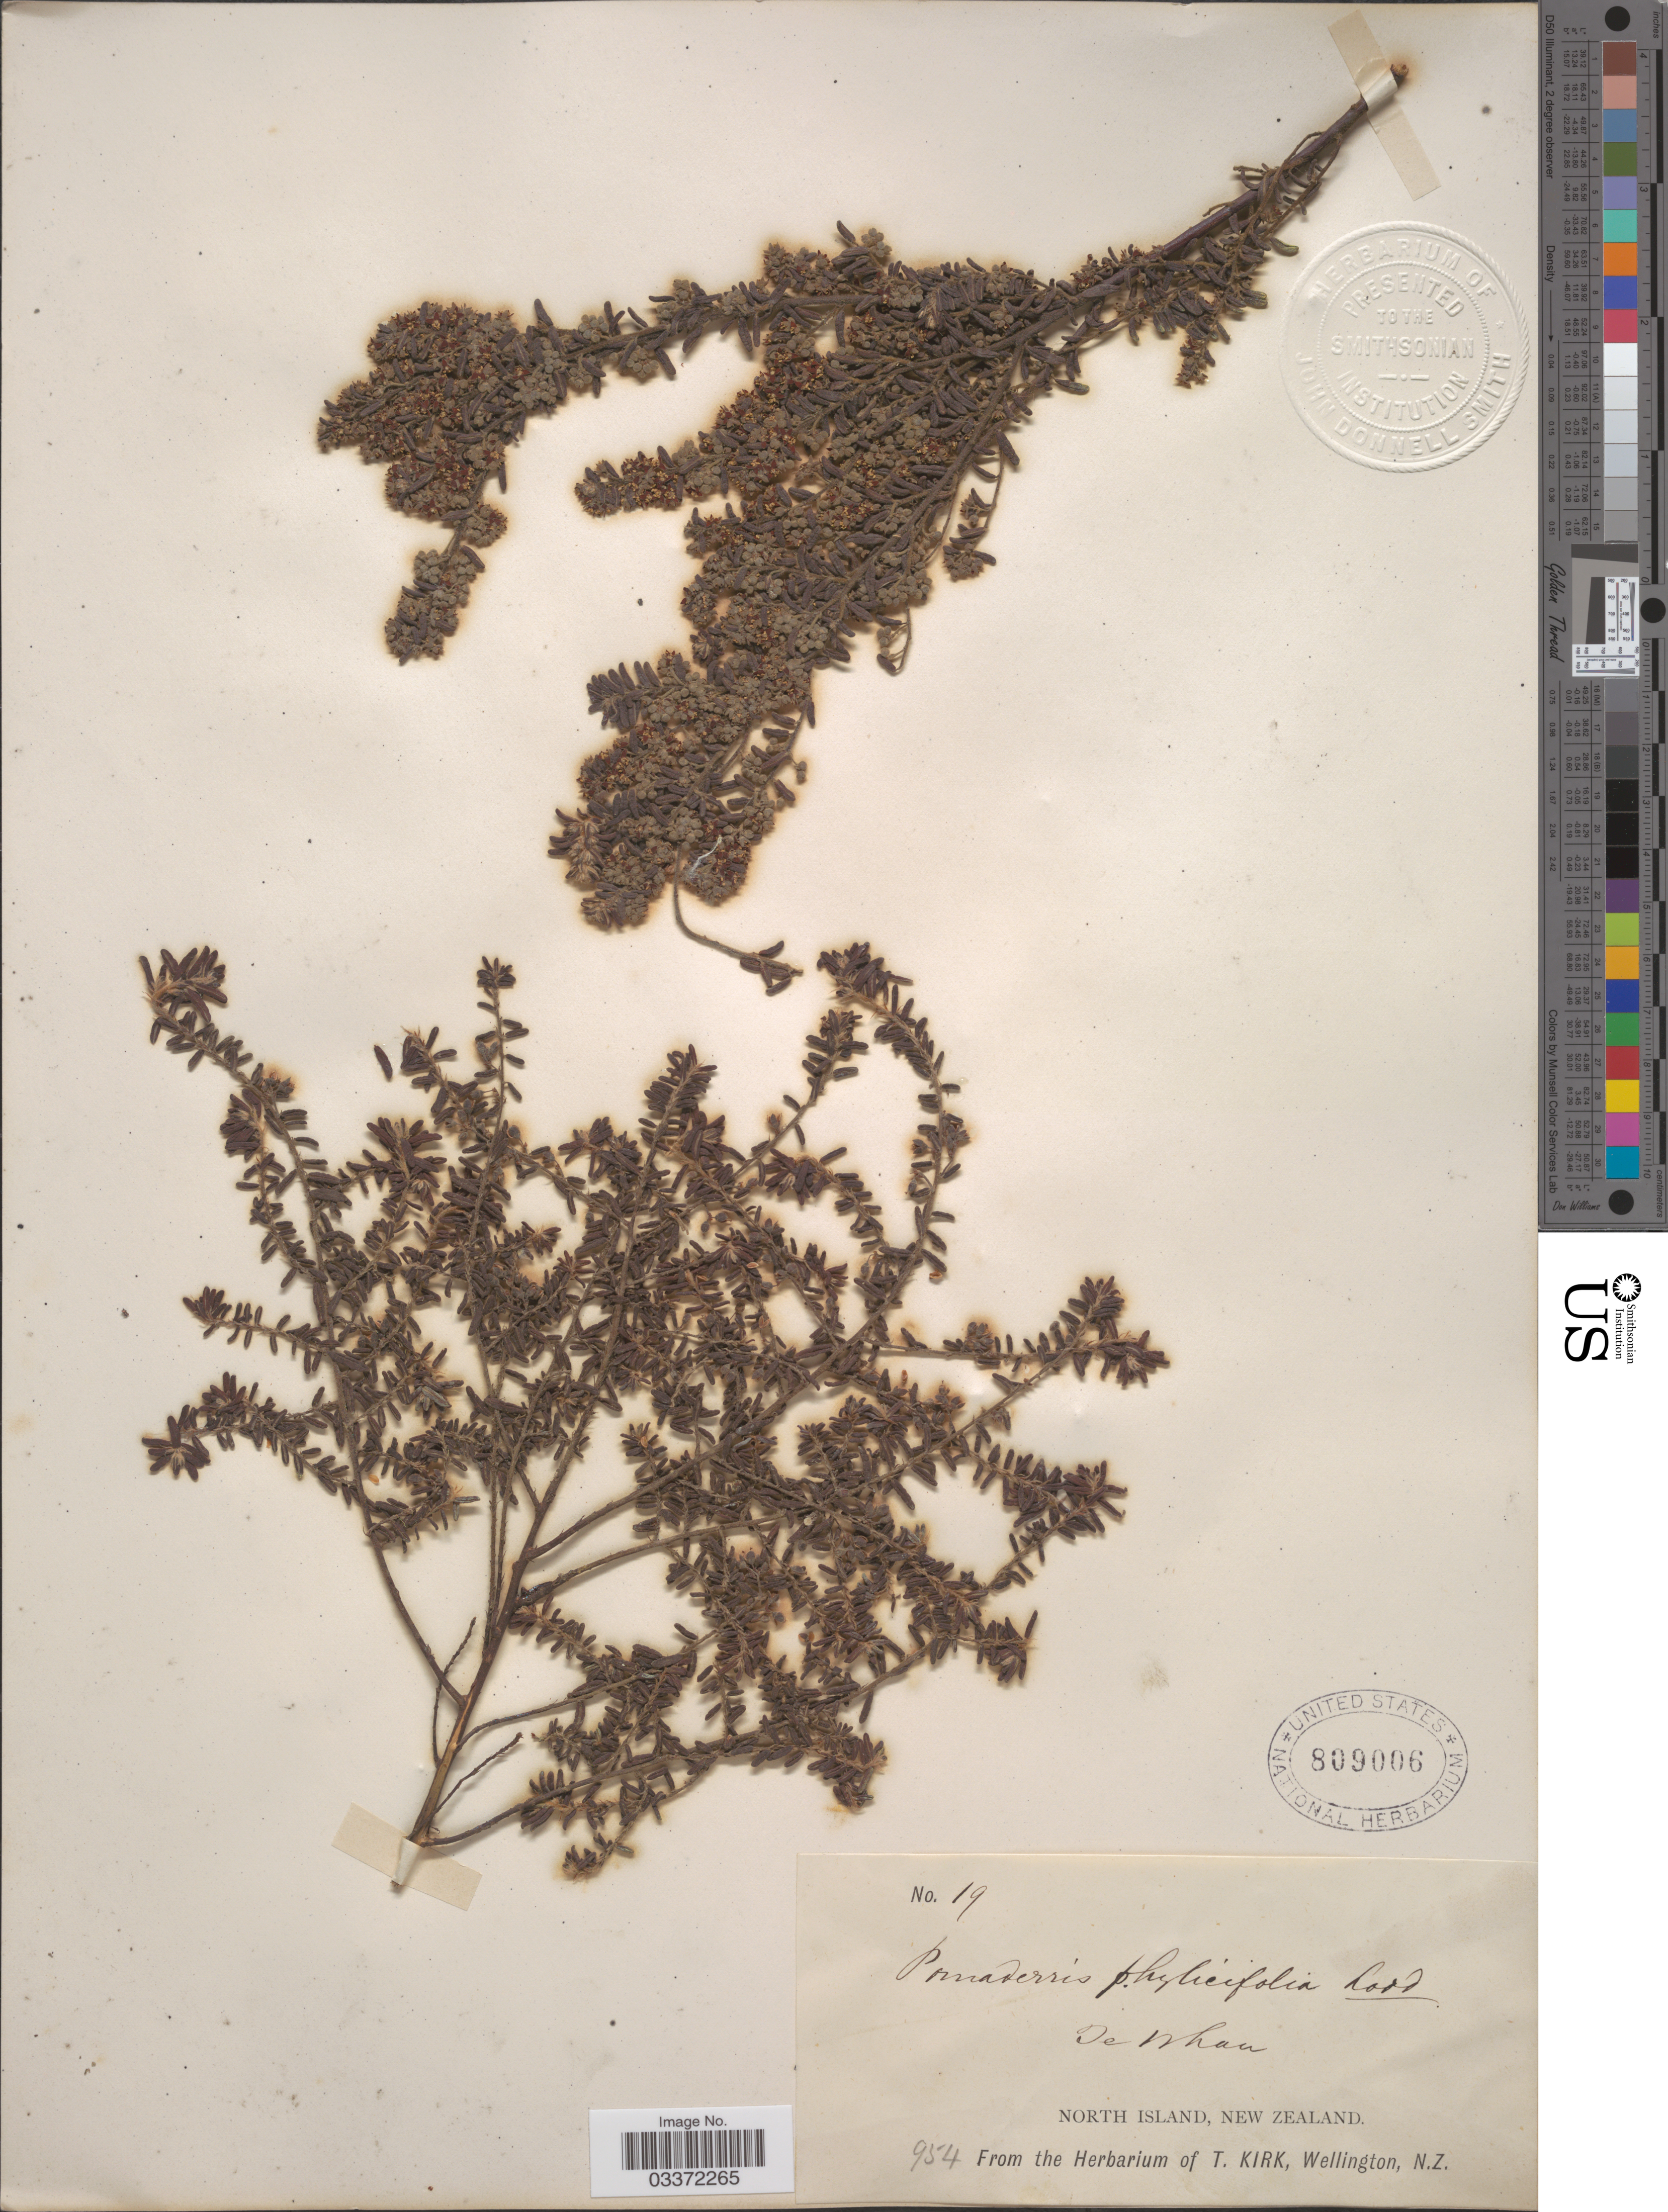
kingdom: Plantae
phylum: Tracheophyta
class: Magnoliopsida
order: Rosales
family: Rhamnaceae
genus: Pomaderris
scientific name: Pomaderris phylicifolia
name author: Link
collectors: ex herb. T. Kirk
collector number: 19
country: New Zealand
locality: North Island.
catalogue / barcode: US 809006